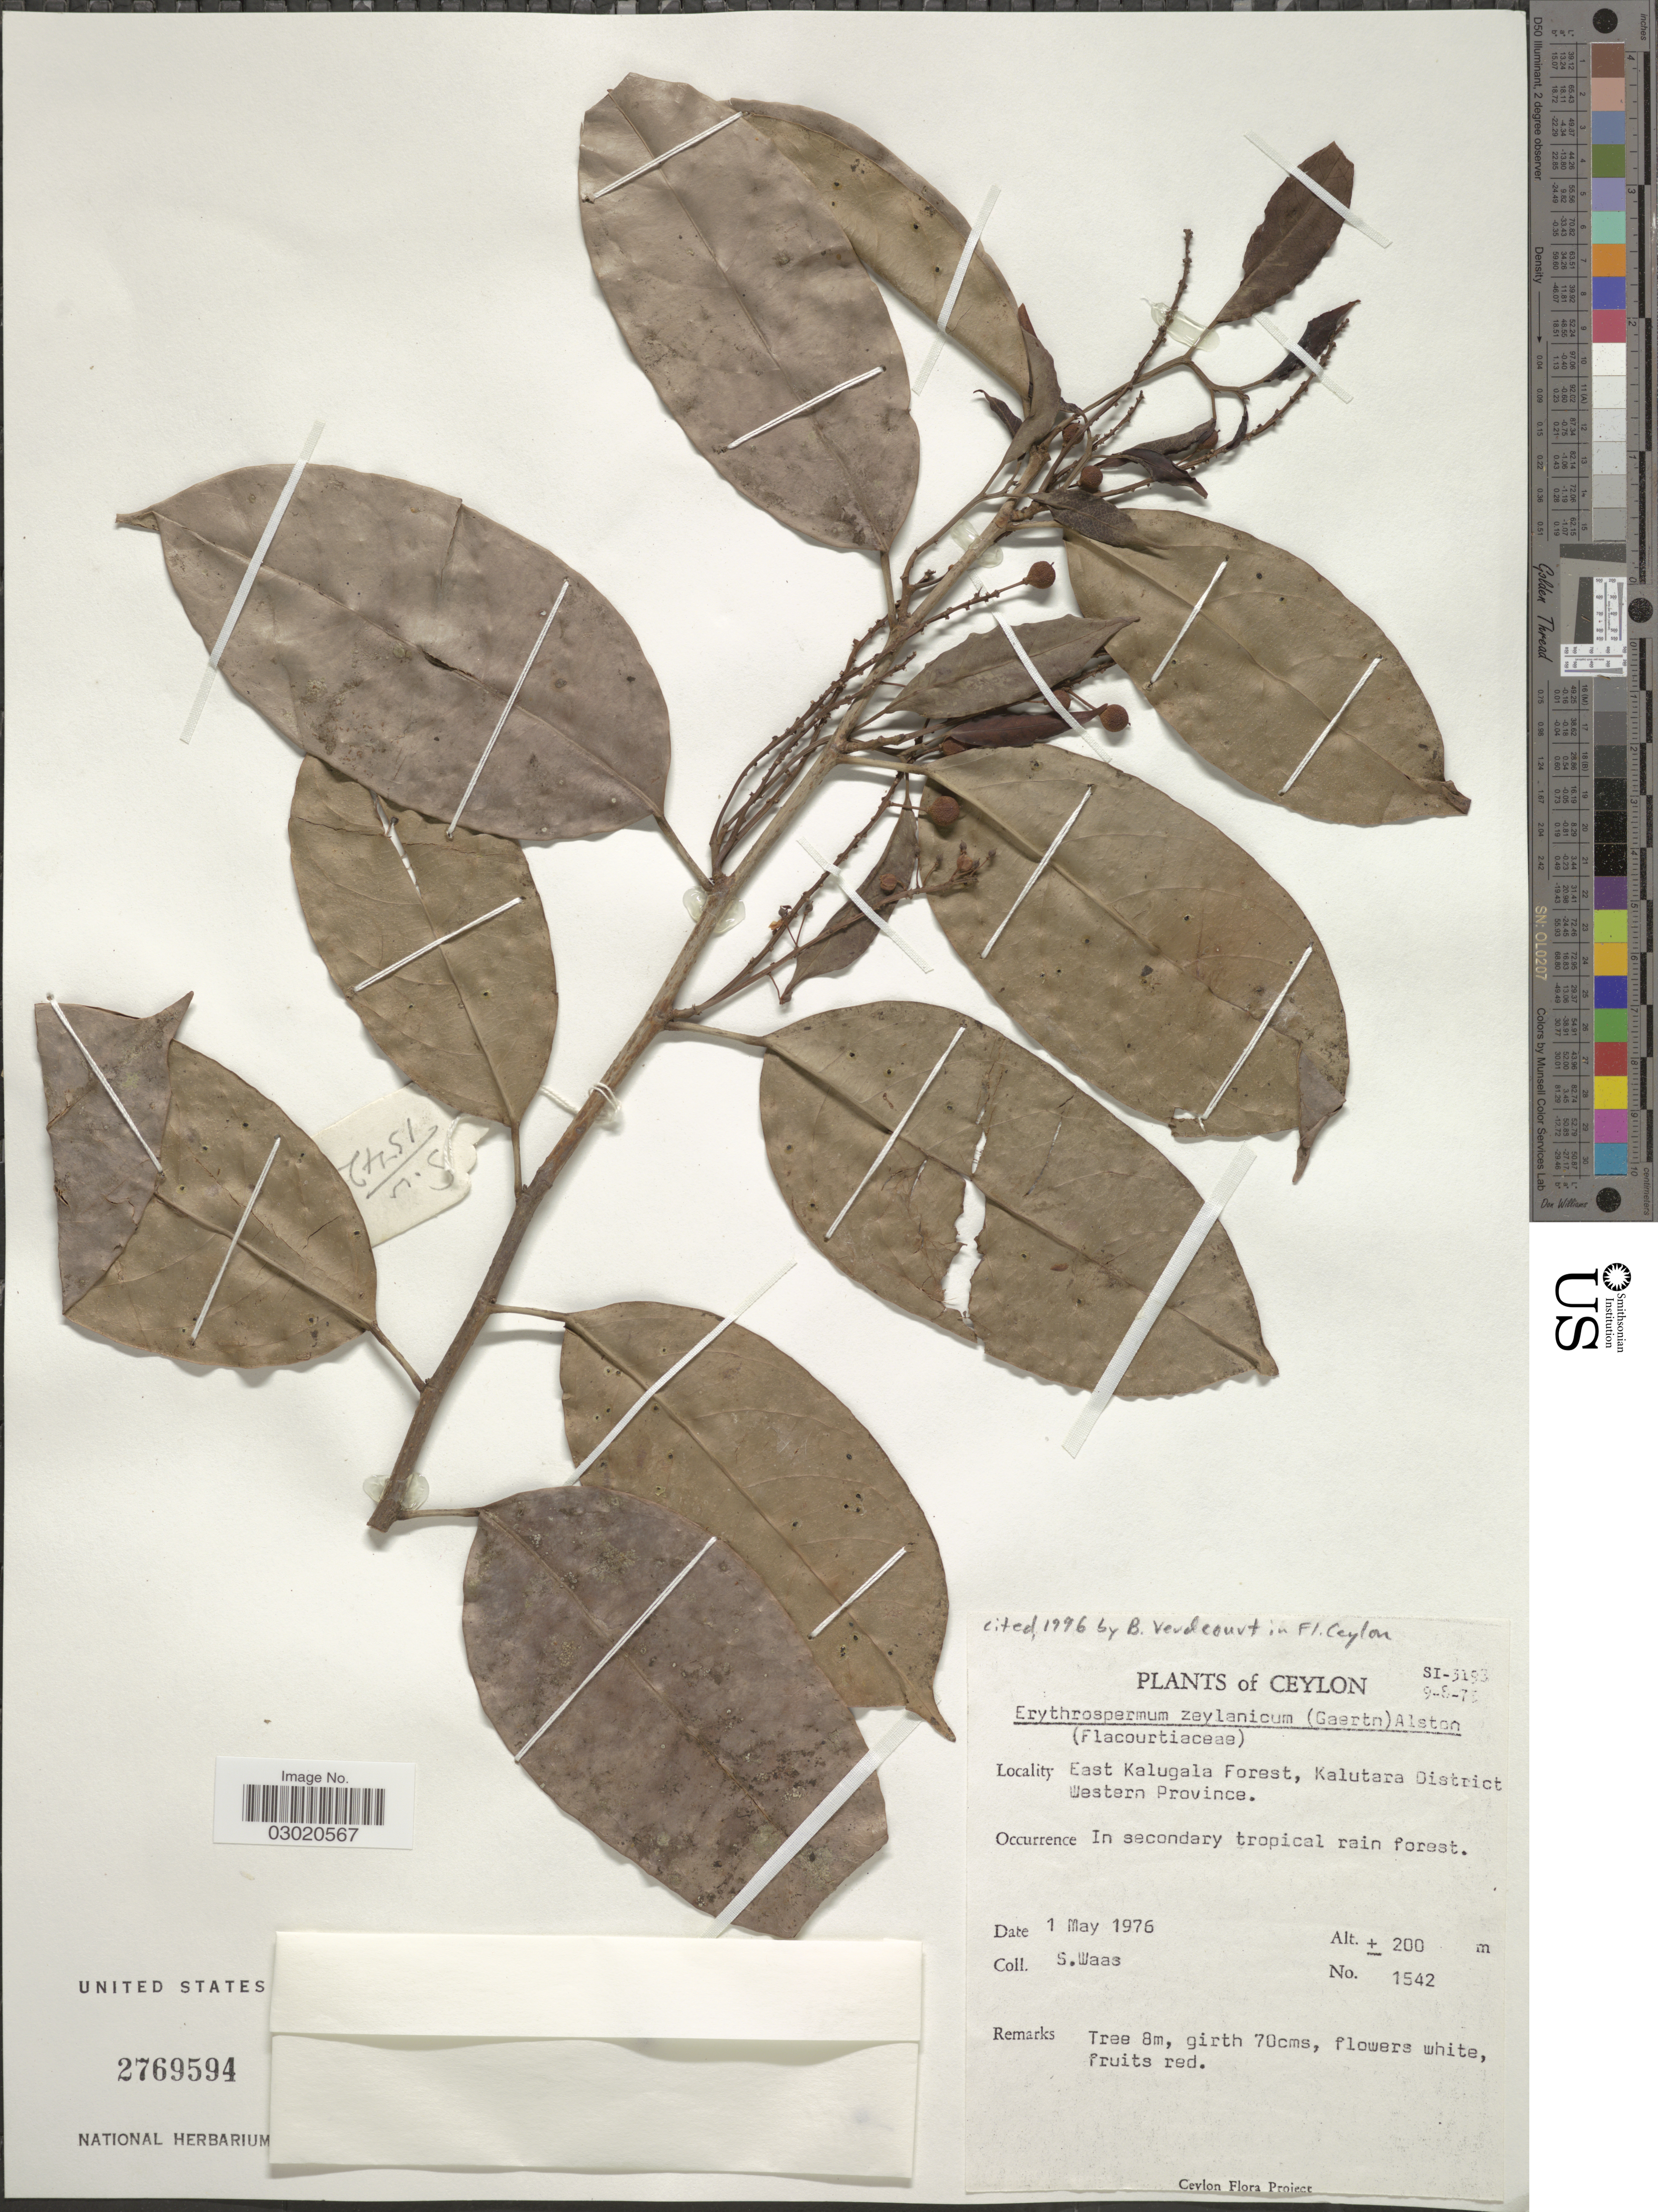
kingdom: Plantae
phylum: Tracheophyta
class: Magnoliopsida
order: Malpighiales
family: Achariaceae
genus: Erythrospermum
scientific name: Erythrospermum zeylanicum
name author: (Gaertn.) Alston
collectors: S. Waas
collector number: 1542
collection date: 1976-05-01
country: Sri Lanka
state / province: Western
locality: Ceylon, East Kalugala Forest, Kalutara District, Western Province.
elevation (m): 200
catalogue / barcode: US 2769594